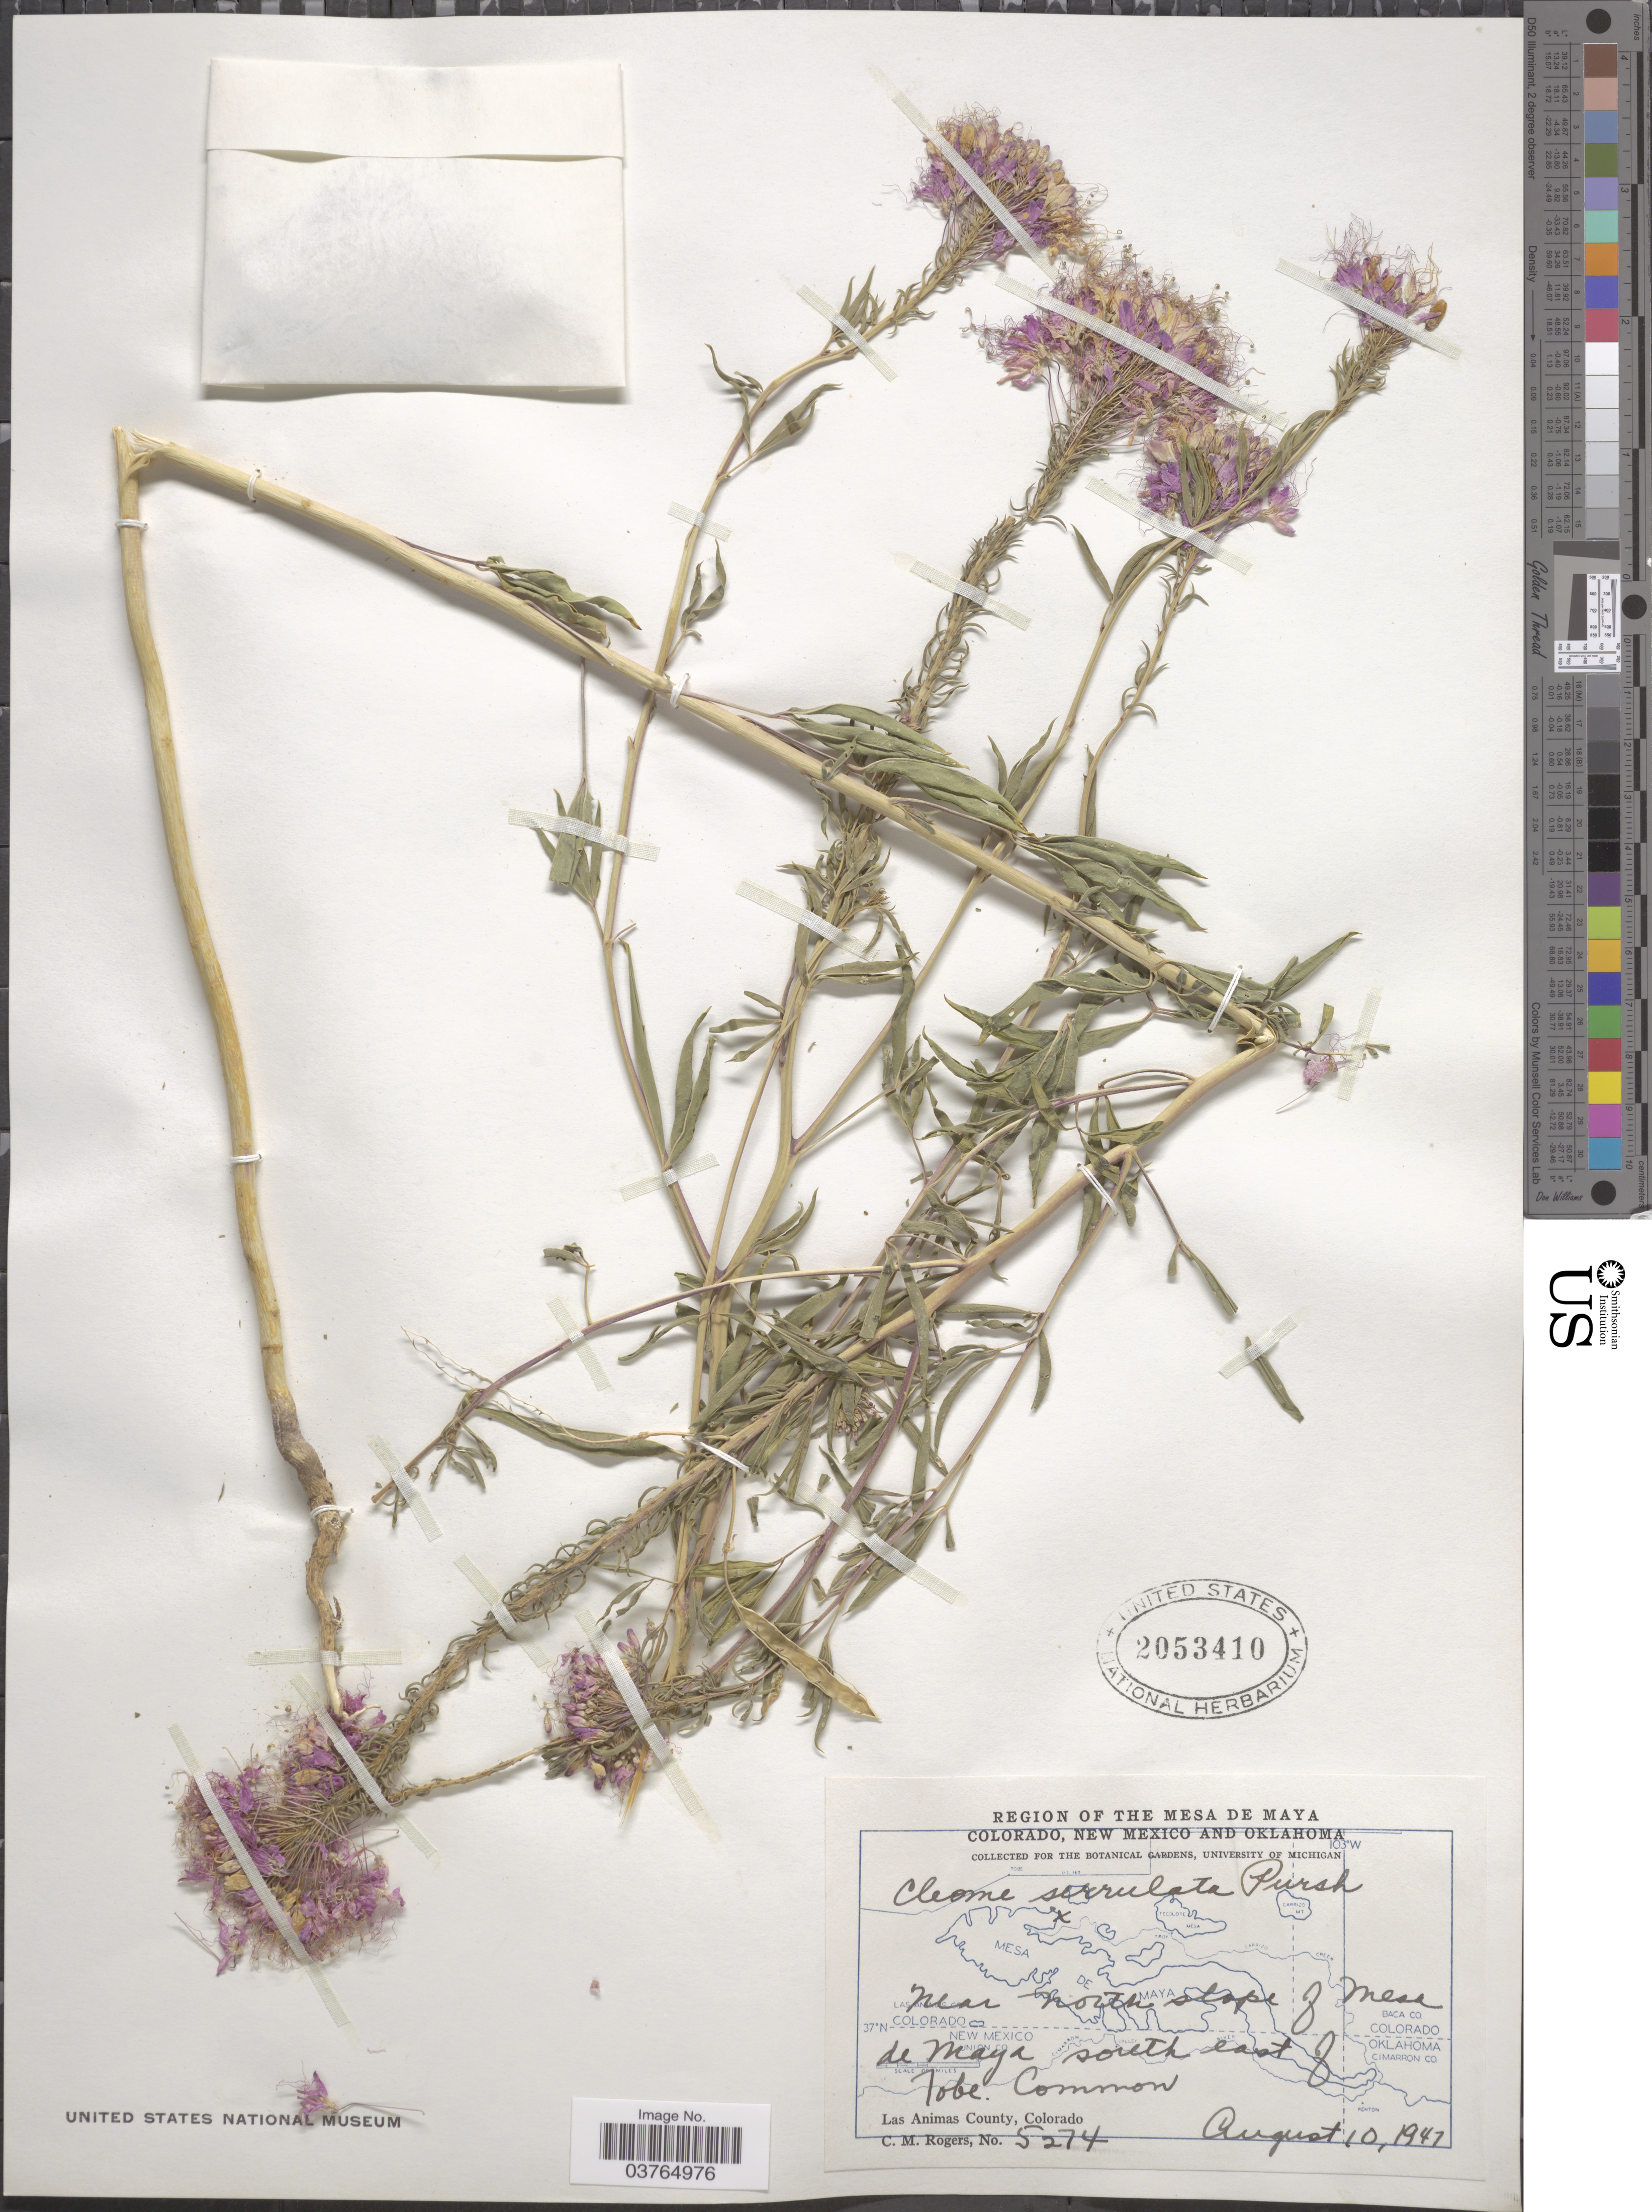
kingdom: Plantae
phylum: Tracheophyta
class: Magnoliopsida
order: Brassicales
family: Cleomaceae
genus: Cleomella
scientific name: Cleomella serrulata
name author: (Pursh) Roalson & J.C. Hall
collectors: C. M. Rogers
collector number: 5274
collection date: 1947-08-10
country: United States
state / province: Colorado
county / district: Las Animas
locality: Near north slope of Mesa de Maya, south east of Tobe, Las Animas County.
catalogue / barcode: US 2053410